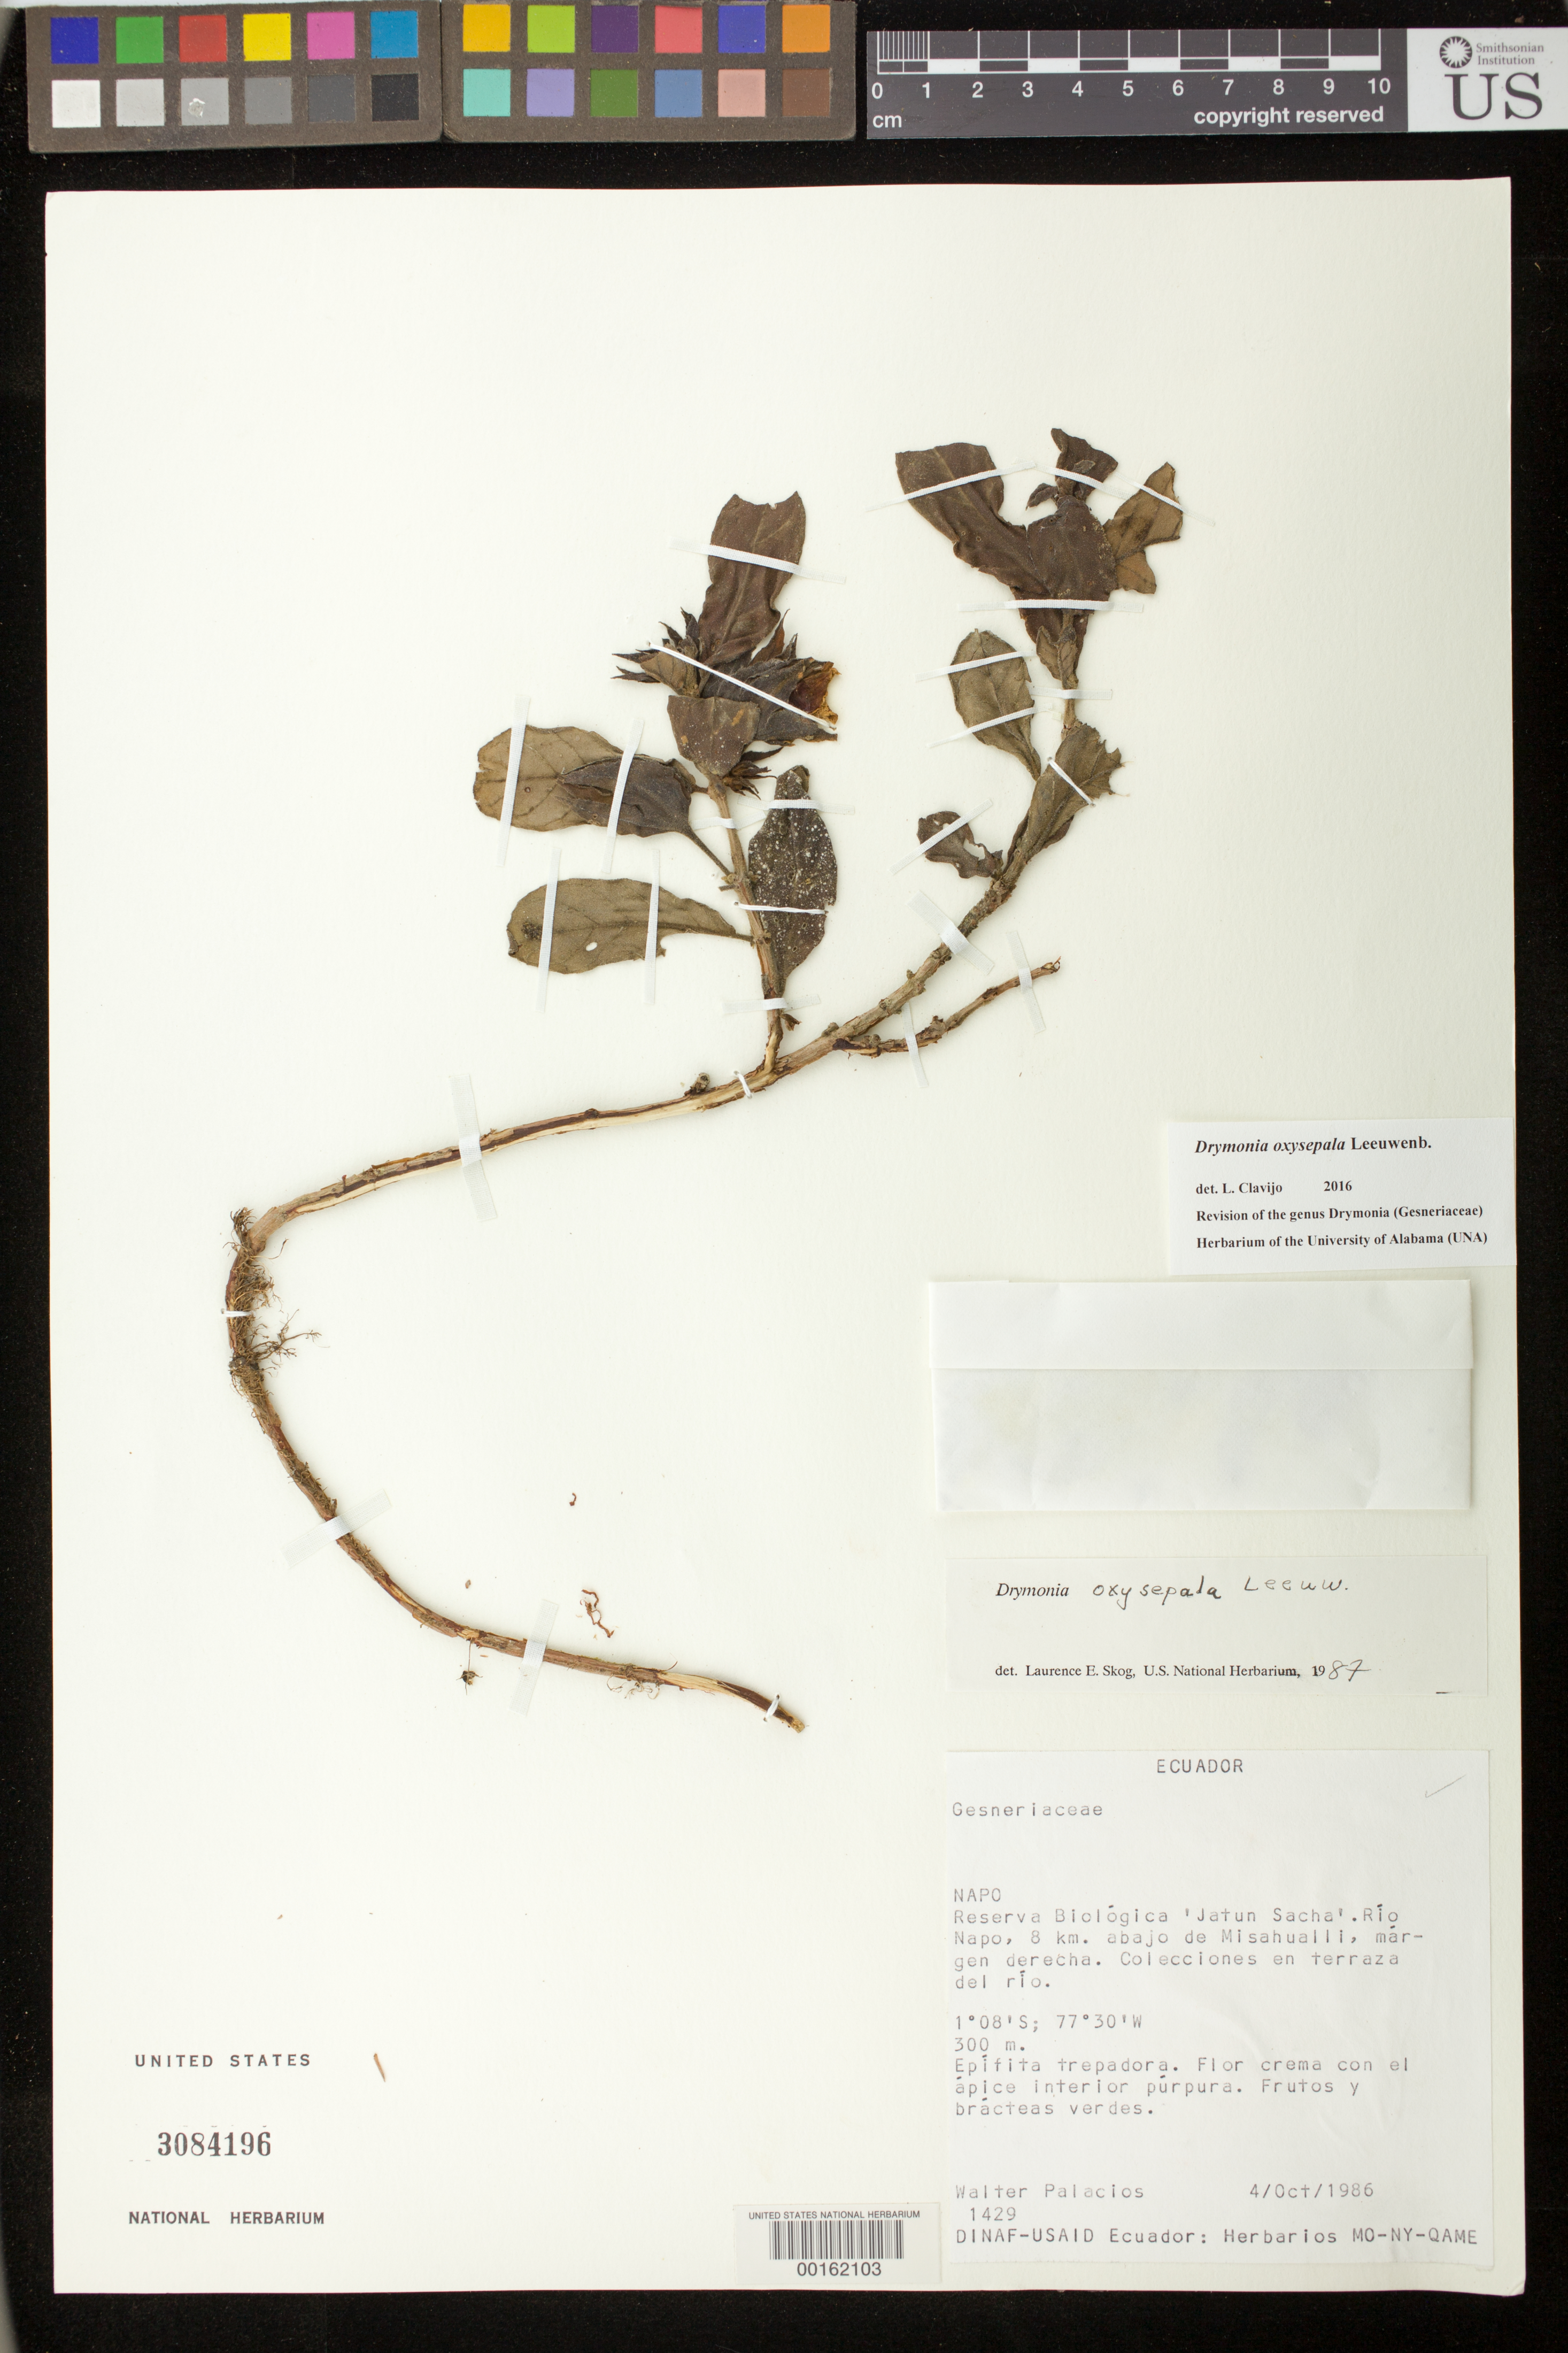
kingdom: Plantae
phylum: Tracheophyta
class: Magnoliopsida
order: Lamiales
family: Gesneriaceae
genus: Drymonia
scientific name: Drymonia oxysepala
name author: Leeuwenb.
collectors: W. Palacios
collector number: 1429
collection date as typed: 04 Oct 1986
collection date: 1986-10-04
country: Ecuador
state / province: Napo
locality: Reserva Biologica 'Jatun Sacha', Rio Napo, 8 km below Misahualli, right hand bank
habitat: Collections on the river terrace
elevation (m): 300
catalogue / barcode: US 3084196